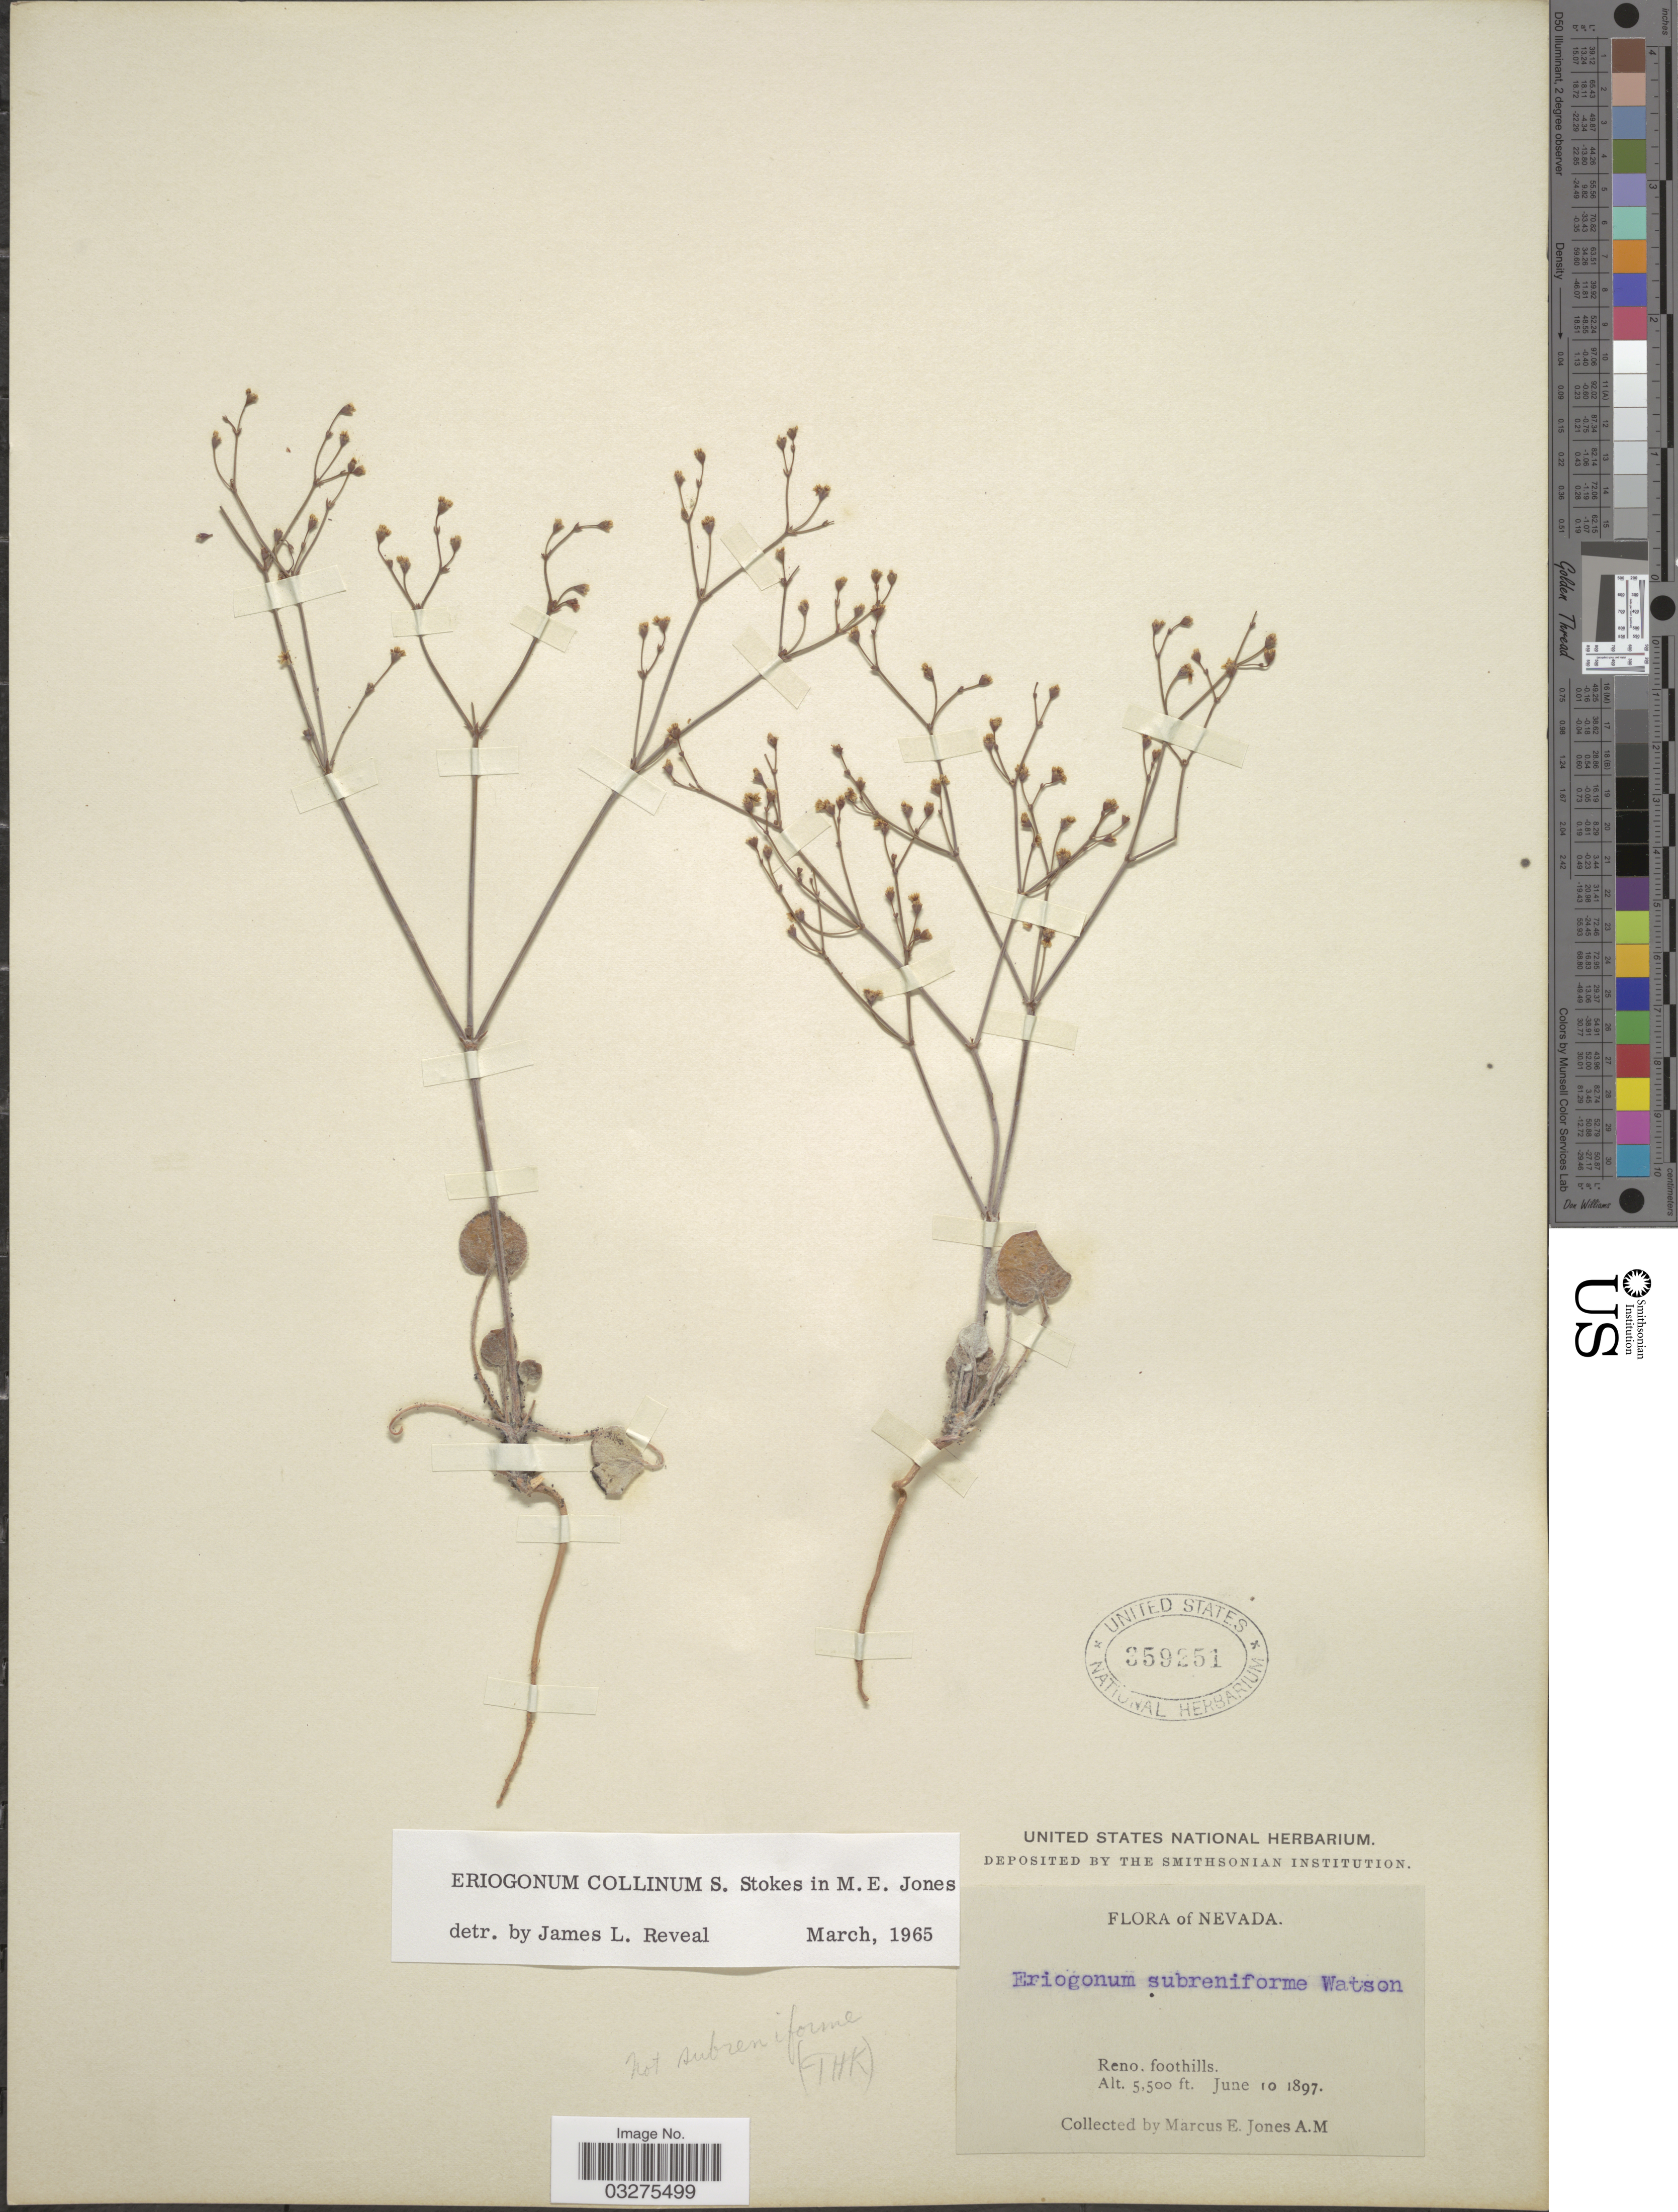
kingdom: Plantae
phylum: Tracheophyta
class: Magnoliopsida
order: Caryophyllales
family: Polygonaceae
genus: Eriogonum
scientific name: Eriogonum collinum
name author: S. Stokes ex M.E. Jones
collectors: M. E. Jones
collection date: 1897-06-10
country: United States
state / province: Nevada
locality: Reno, foothills.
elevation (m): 1676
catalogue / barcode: US 359251